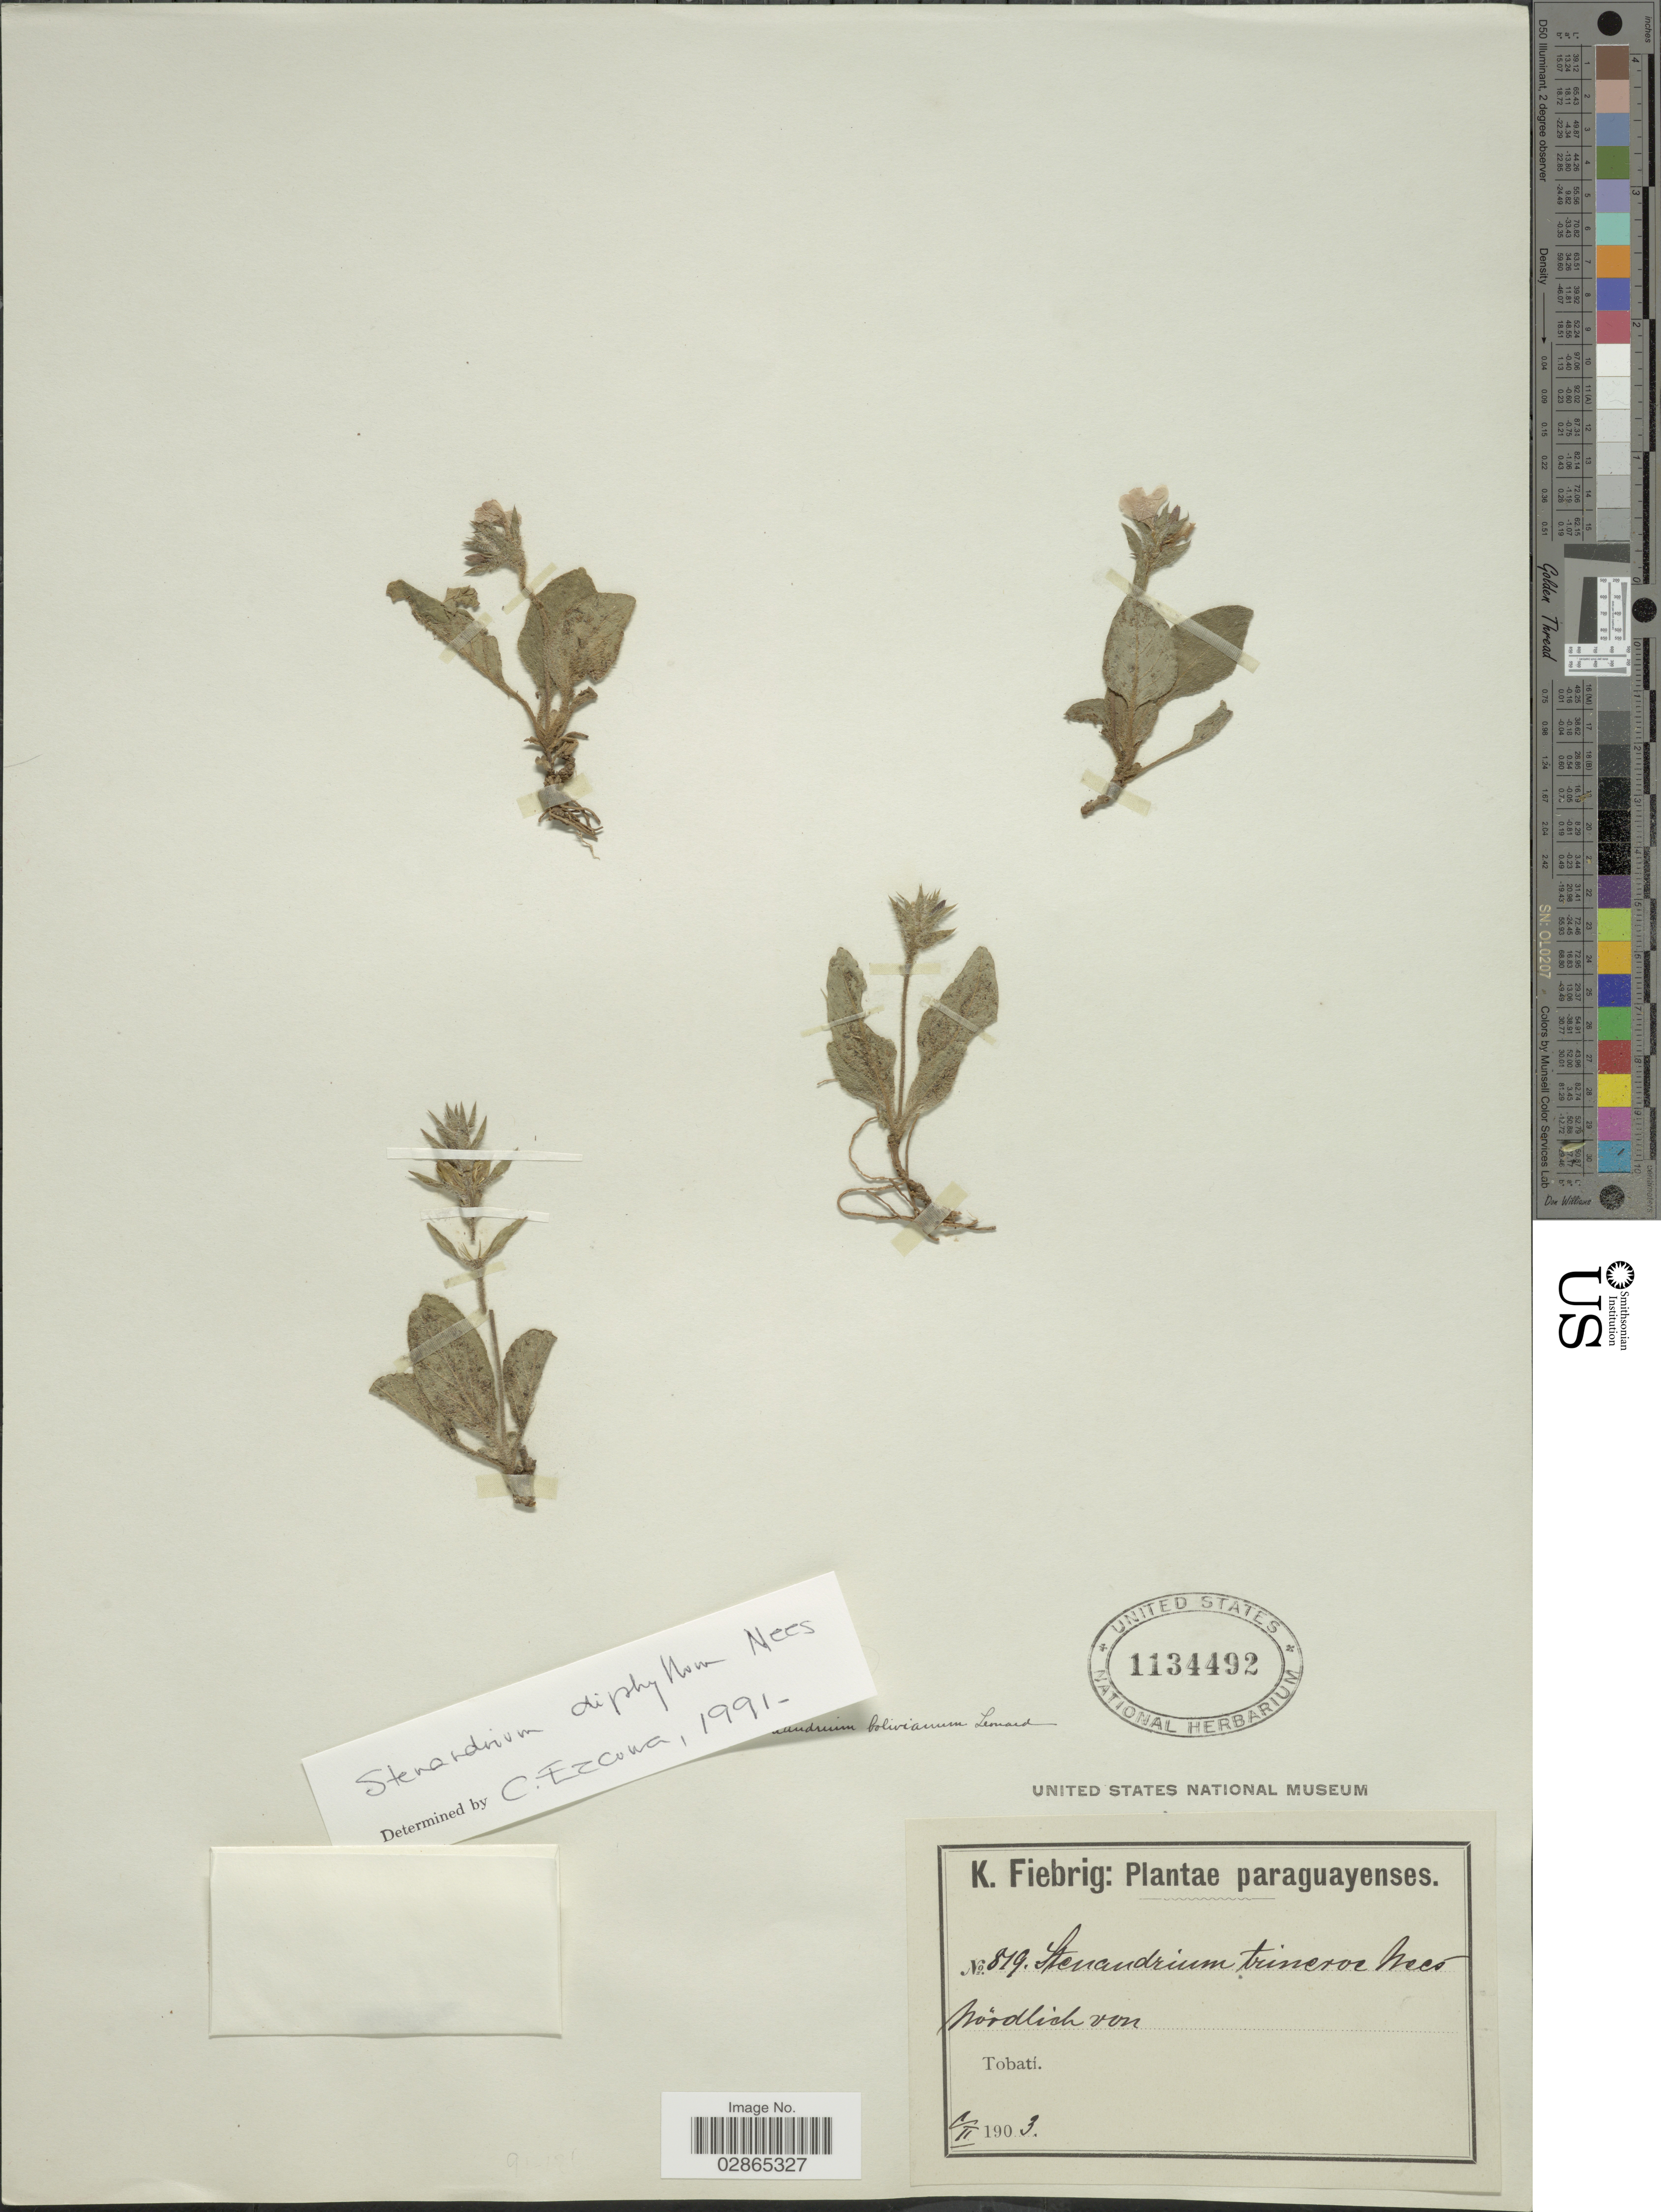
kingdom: Plantae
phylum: Tracheophyta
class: Magnoliopsida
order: Lamiales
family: Acanthaceae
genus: Stenandrium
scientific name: Stenandrium dulce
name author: (Cav.) Nees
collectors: K. Fiebrig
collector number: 819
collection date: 1903-02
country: Paraguay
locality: Nördlich von Tobati.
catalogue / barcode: US 1134492